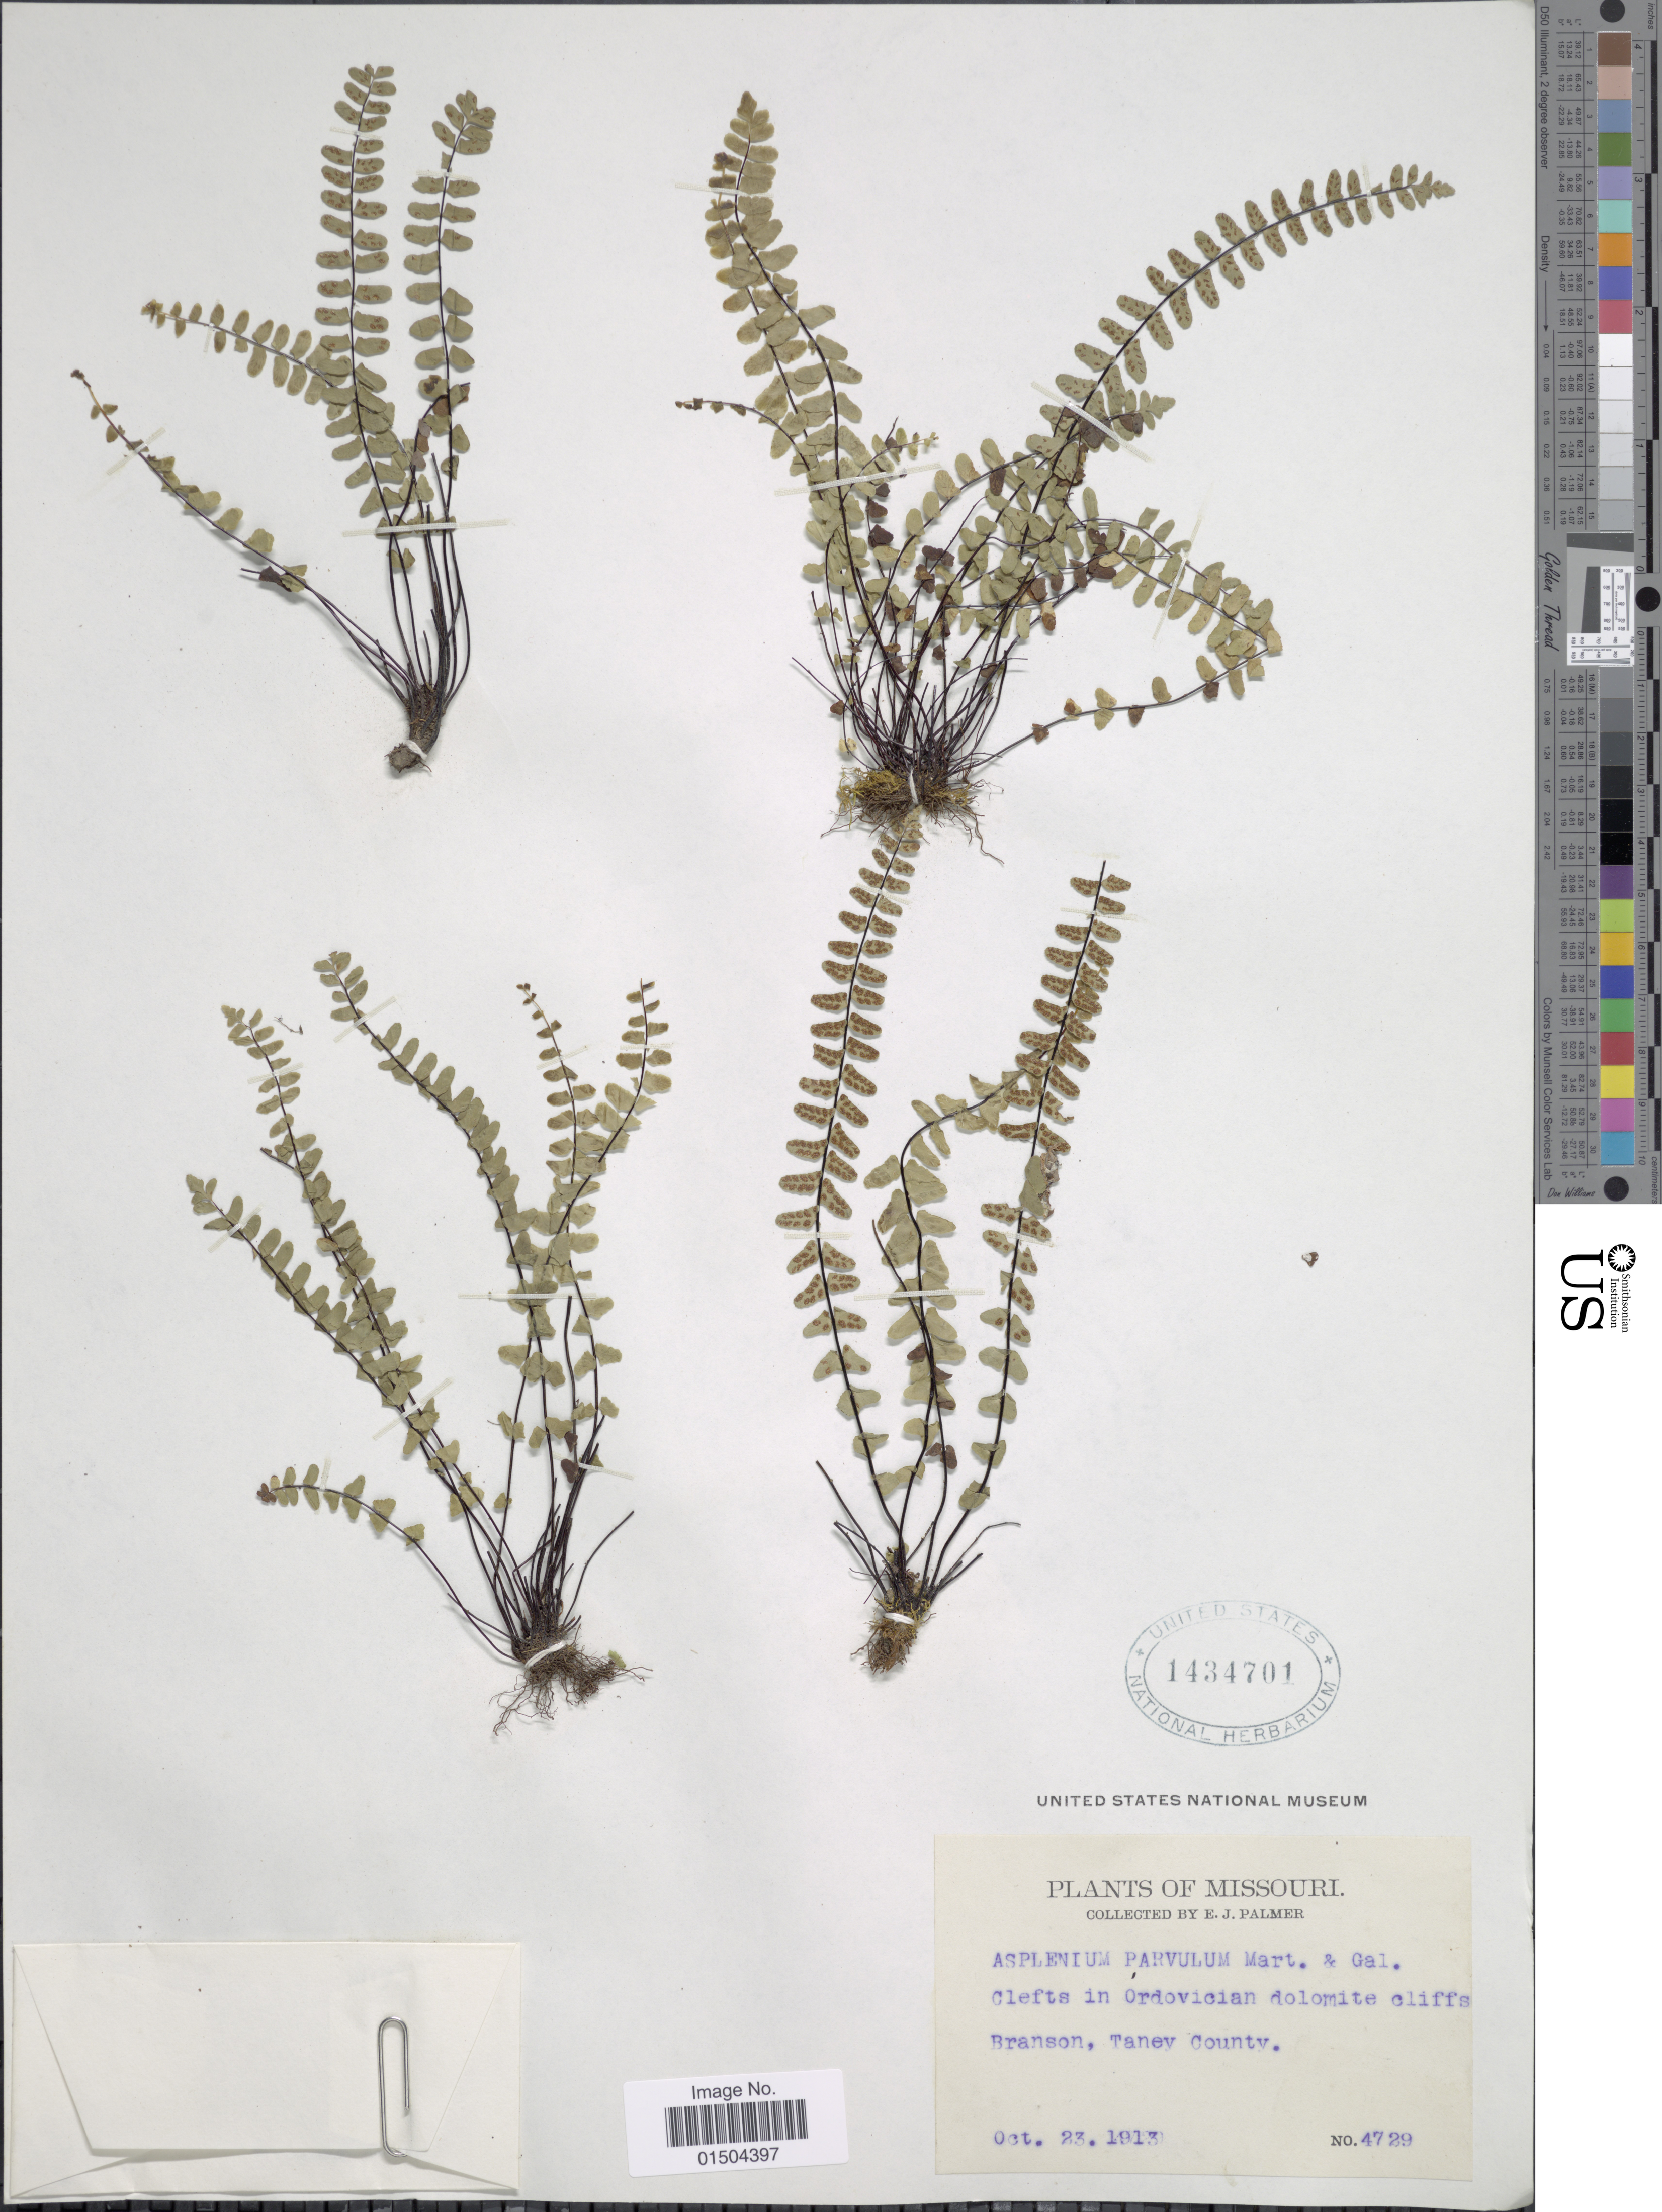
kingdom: Plantae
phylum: Tracheophyta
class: Polypodiopsida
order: Polypodiales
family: Aspleniaceae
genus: Asplenium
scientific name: Asplenium resiliens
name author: Kunze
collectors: E. J. Palmer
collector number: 4729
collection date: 1913-10-23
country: United States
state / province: Missouri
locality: Clefts in Ordovician dolomite cliffs Branson, Taney County.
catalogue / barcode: US 1434701